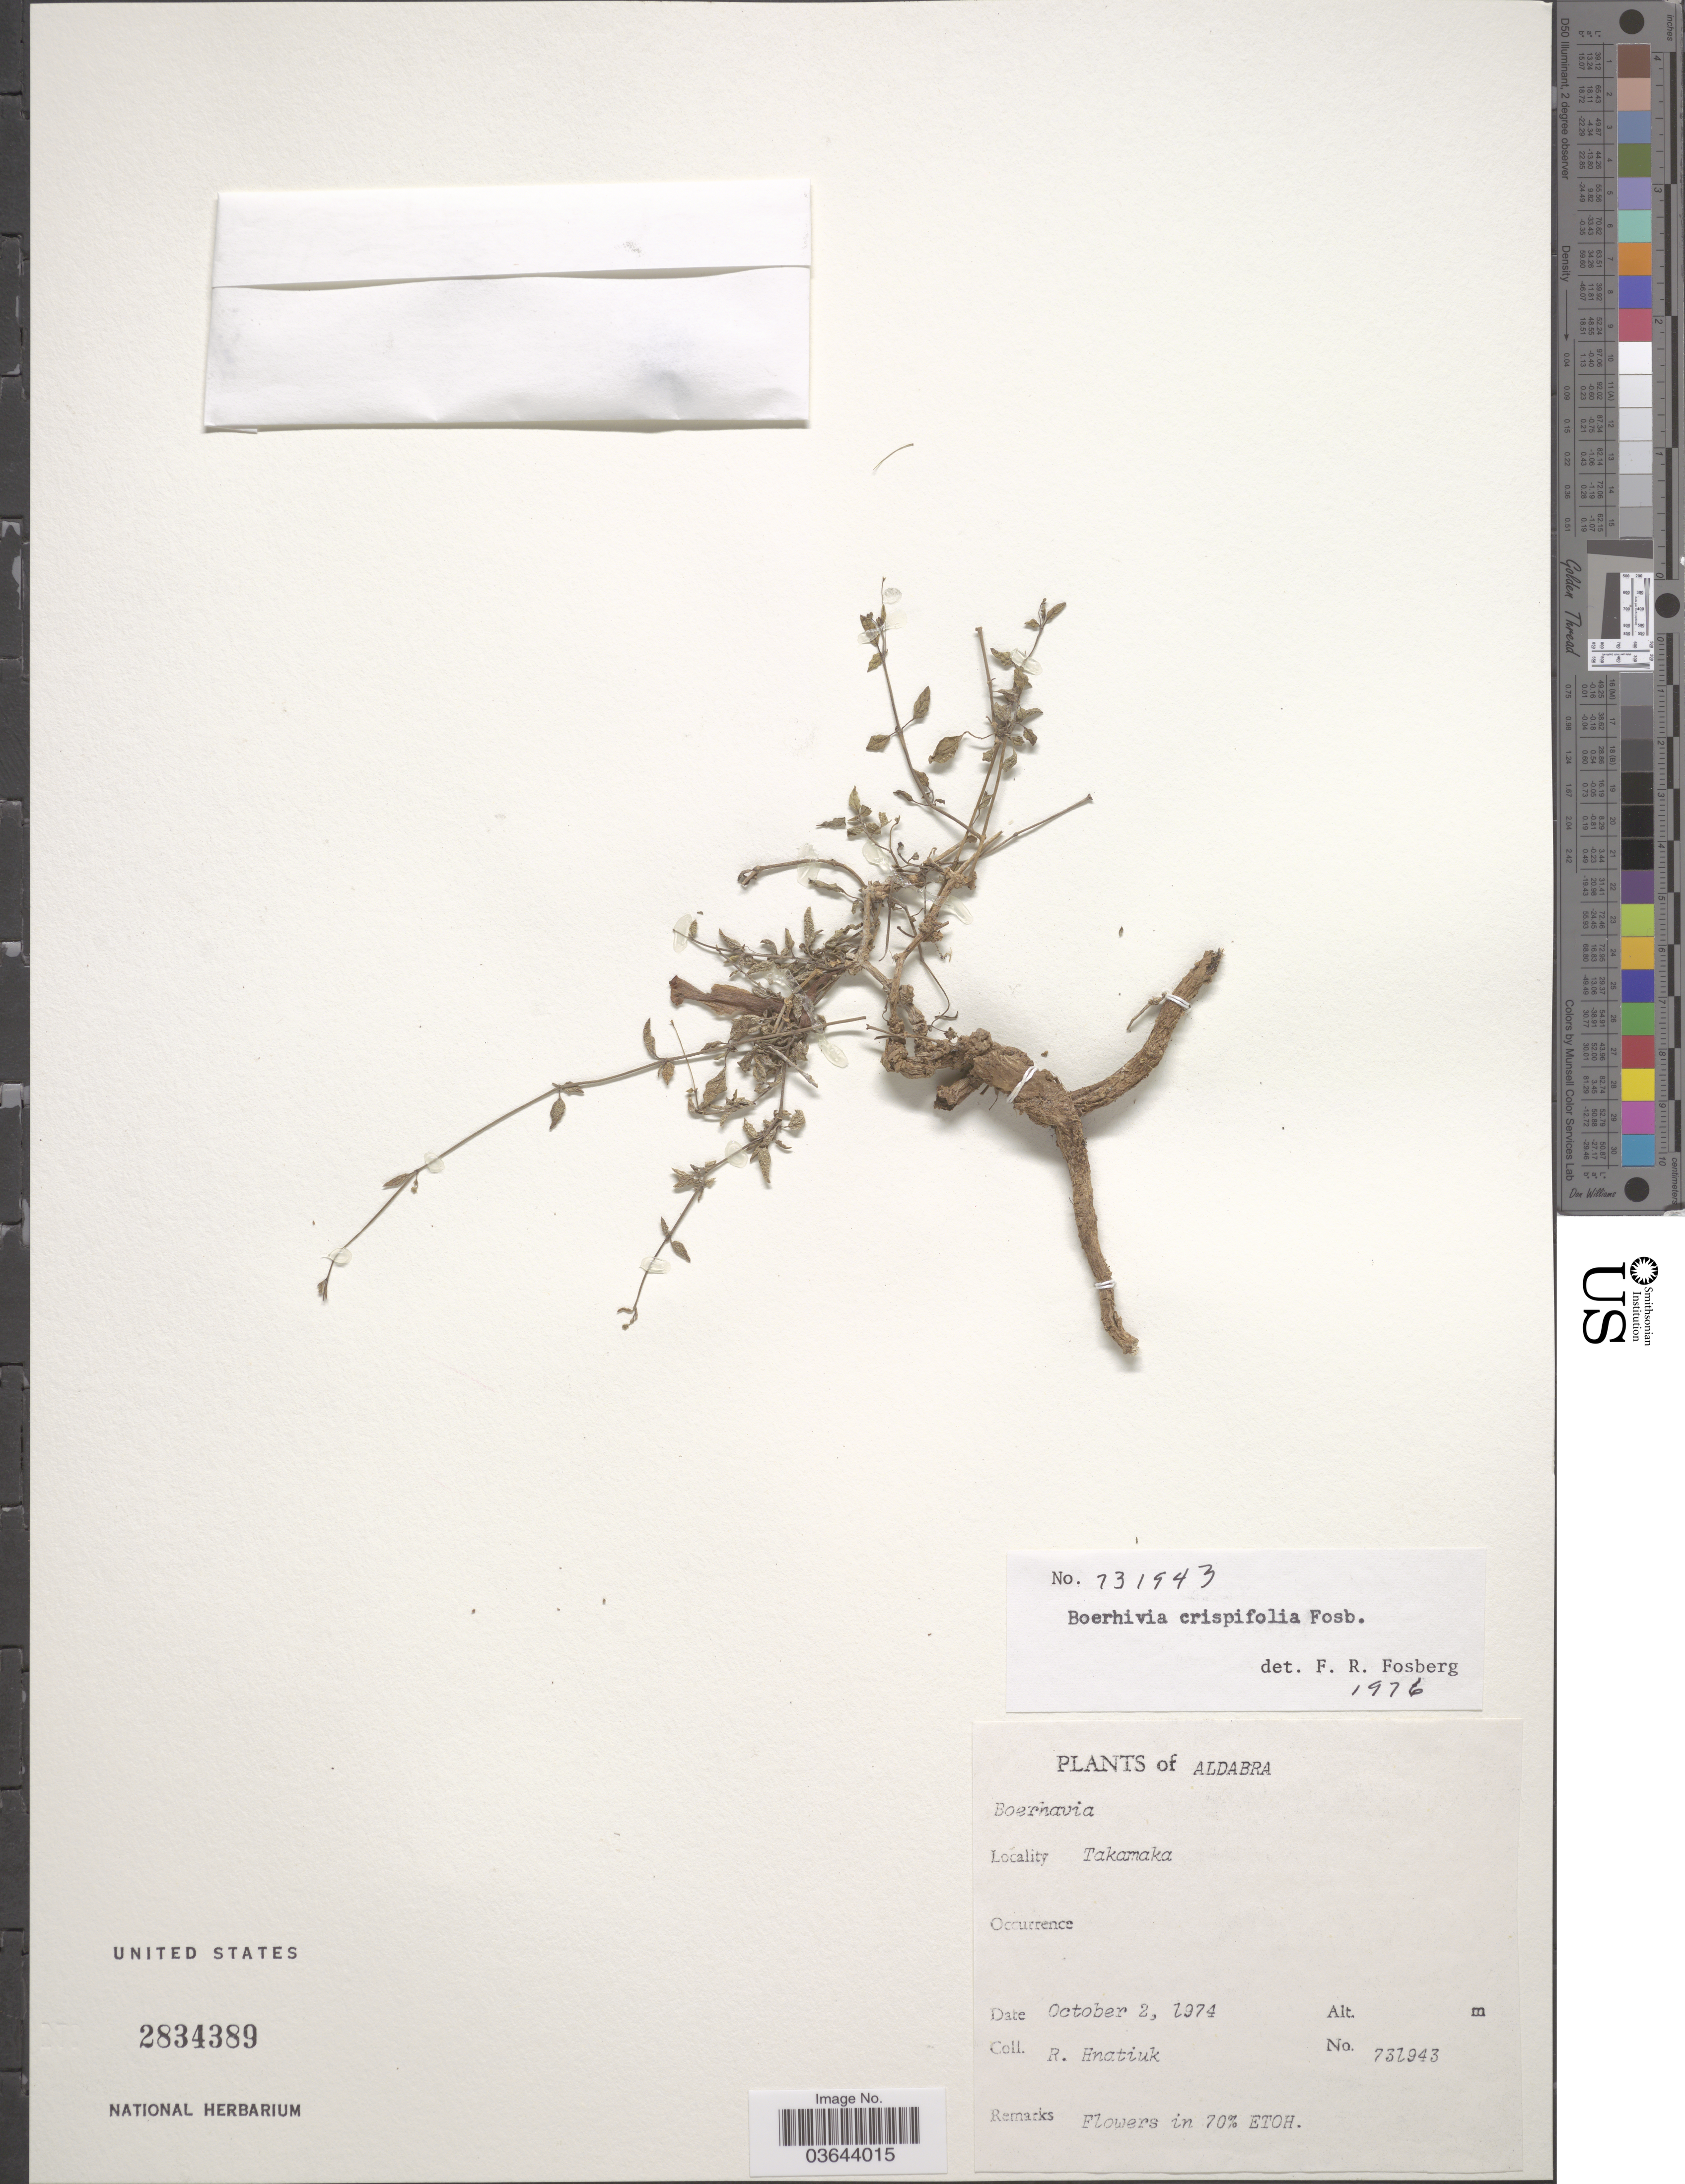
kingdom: Plantae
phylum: Tracheophyta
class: Magnoliopsida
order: Caryophyllales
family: Nyctaginaceae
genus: Boerhavia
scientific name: Boerhavia crispifolia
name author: Fosberg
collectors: R. Hnatiuk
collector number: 731943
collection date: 1974-10-02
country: Seychelles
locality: Aldabra. Takamaka.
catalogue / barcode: US 2834389